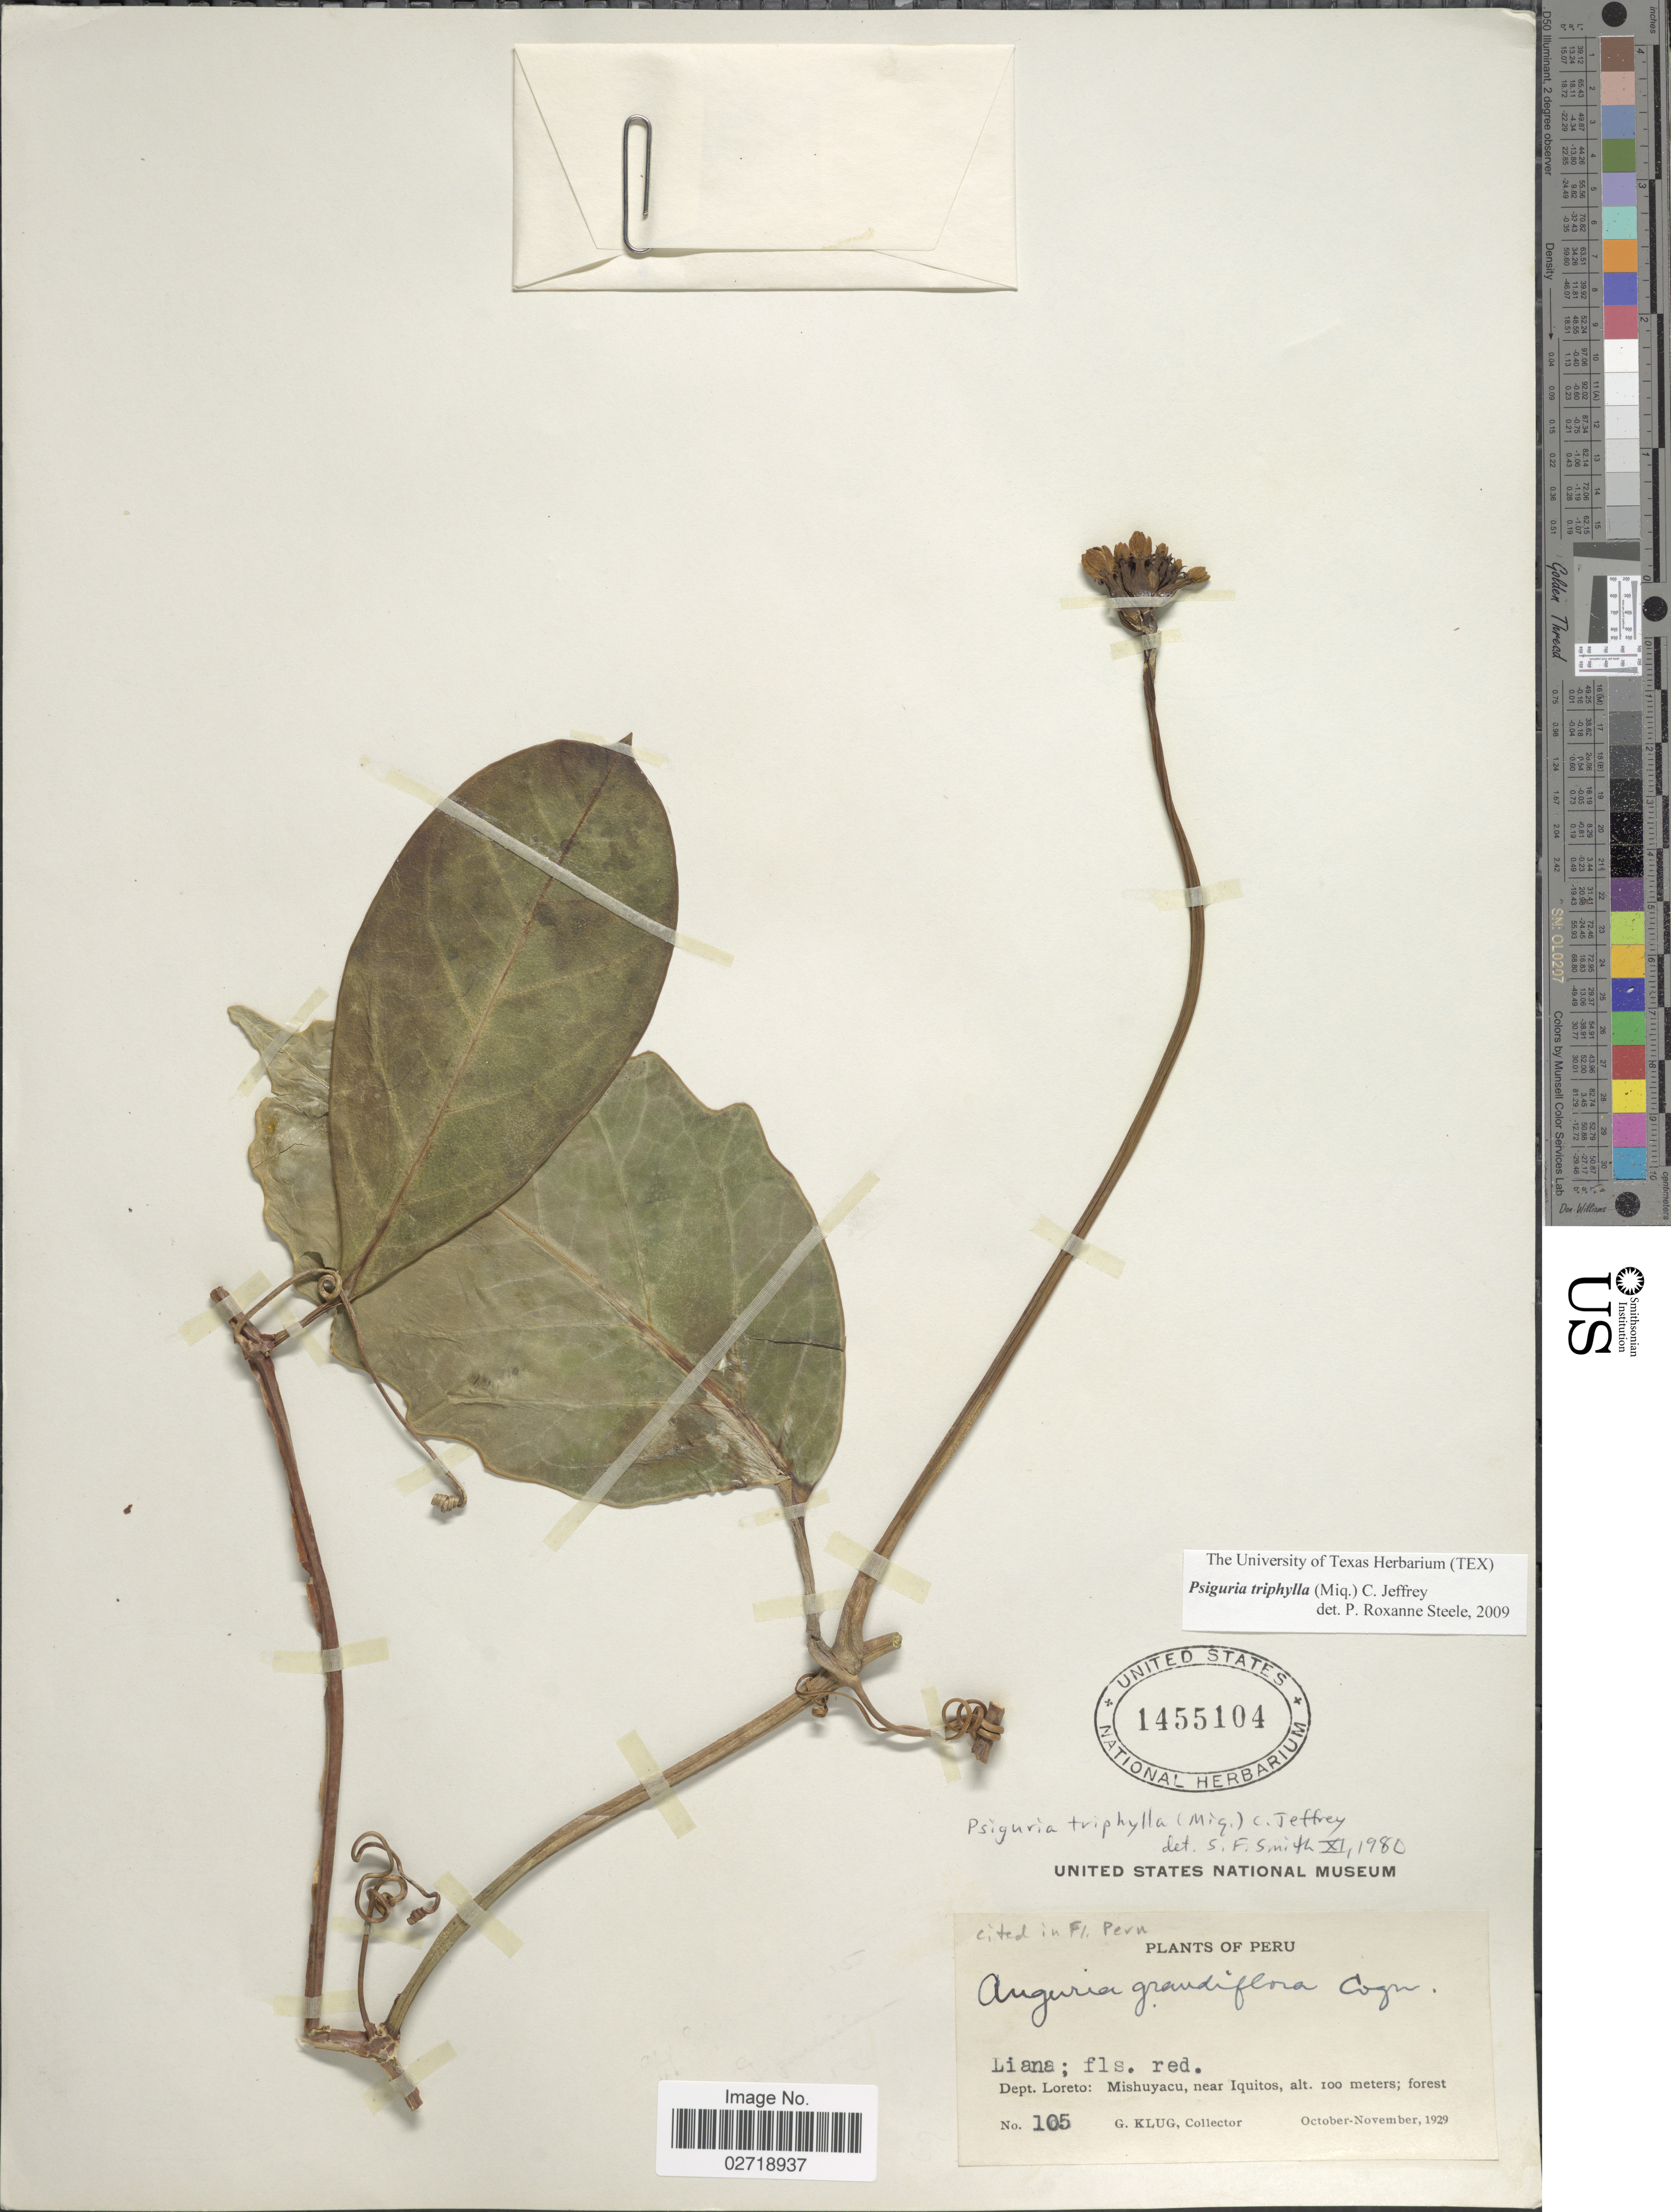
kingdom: Plantae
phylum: Tracheophyta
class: Magnoliopsida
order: Cucurbitales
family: Cucurbitaceae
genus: Psiguria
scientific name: Psiguria triphylla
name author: (Miq.) C. Jeffrey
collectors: G. Klug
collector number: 105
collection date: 1929-10/1929-11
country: Peru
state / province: Loreto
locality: Mishuyacu, near Iquitos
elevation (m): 100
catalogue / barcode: US 1455104